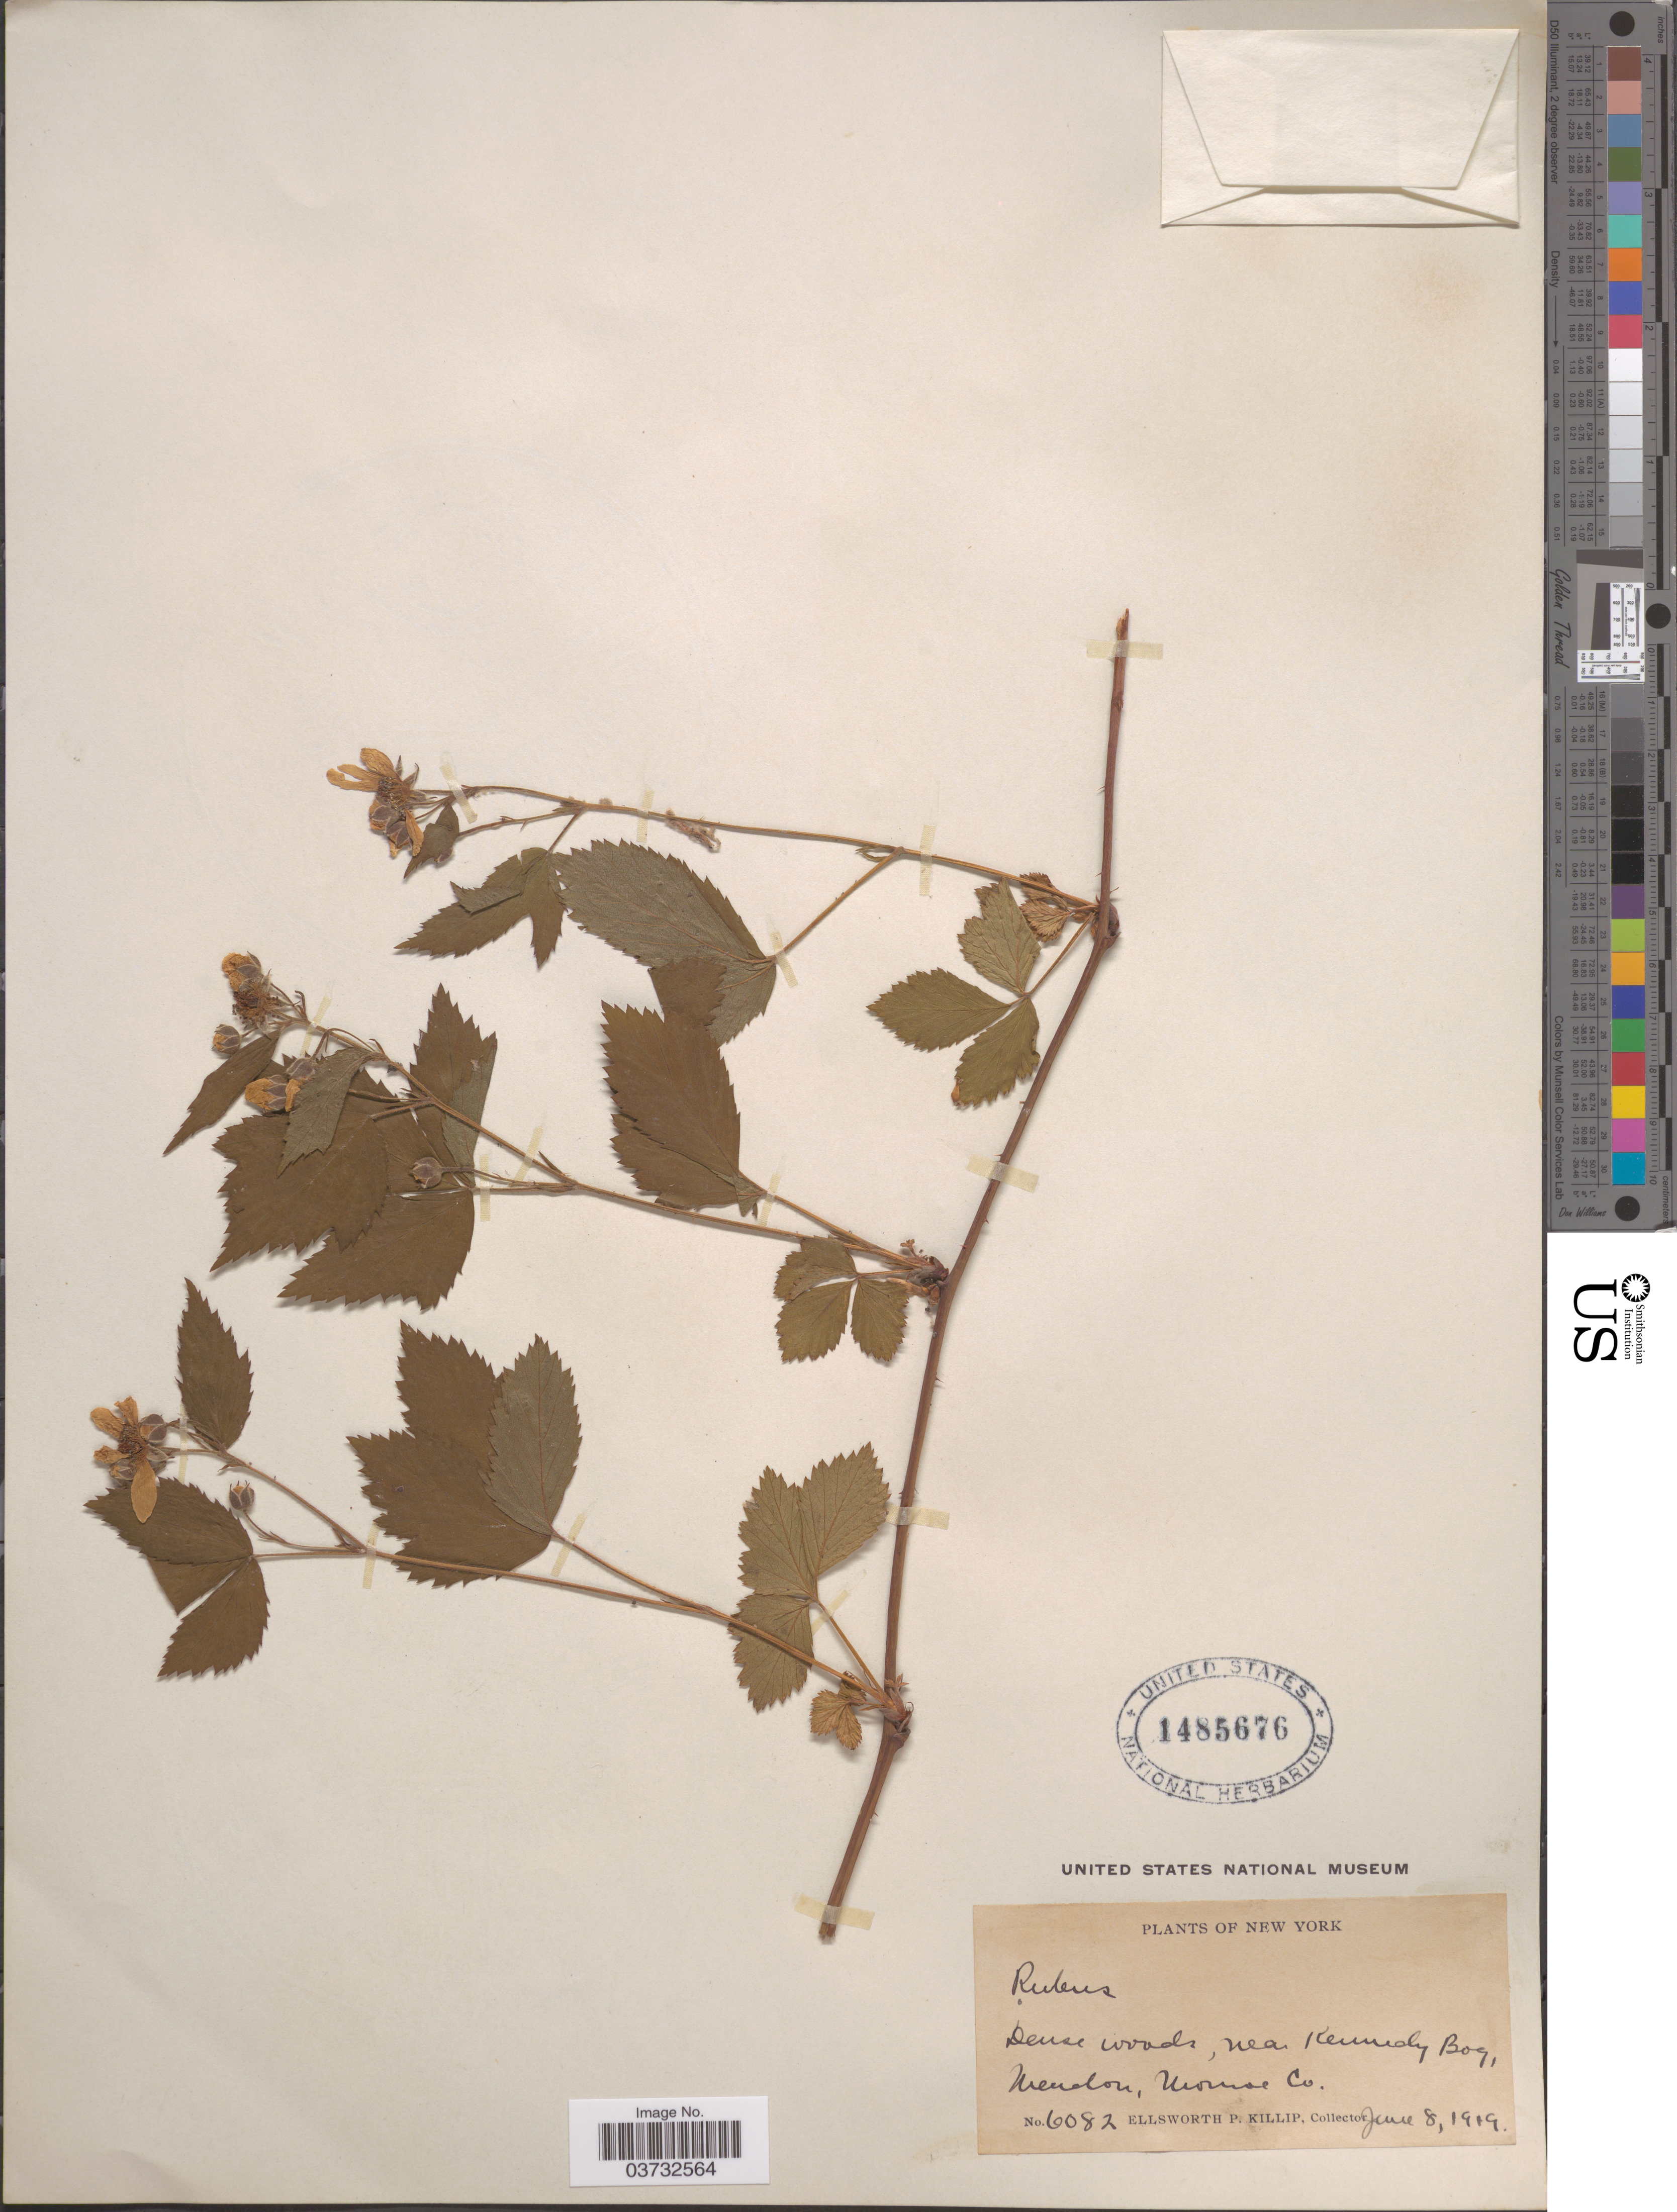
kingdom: Plantae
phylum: Tracheophyta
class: Magnoliopsida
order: Rosales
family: Rosaceae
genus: Rubus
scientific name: Rubus sp.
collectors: E. P. Killip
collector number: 6082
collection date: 1919-06-08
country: United States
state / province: New York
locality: Near Kennedy Bog, Mendon, Monroe Co.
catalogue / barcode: US 1485676